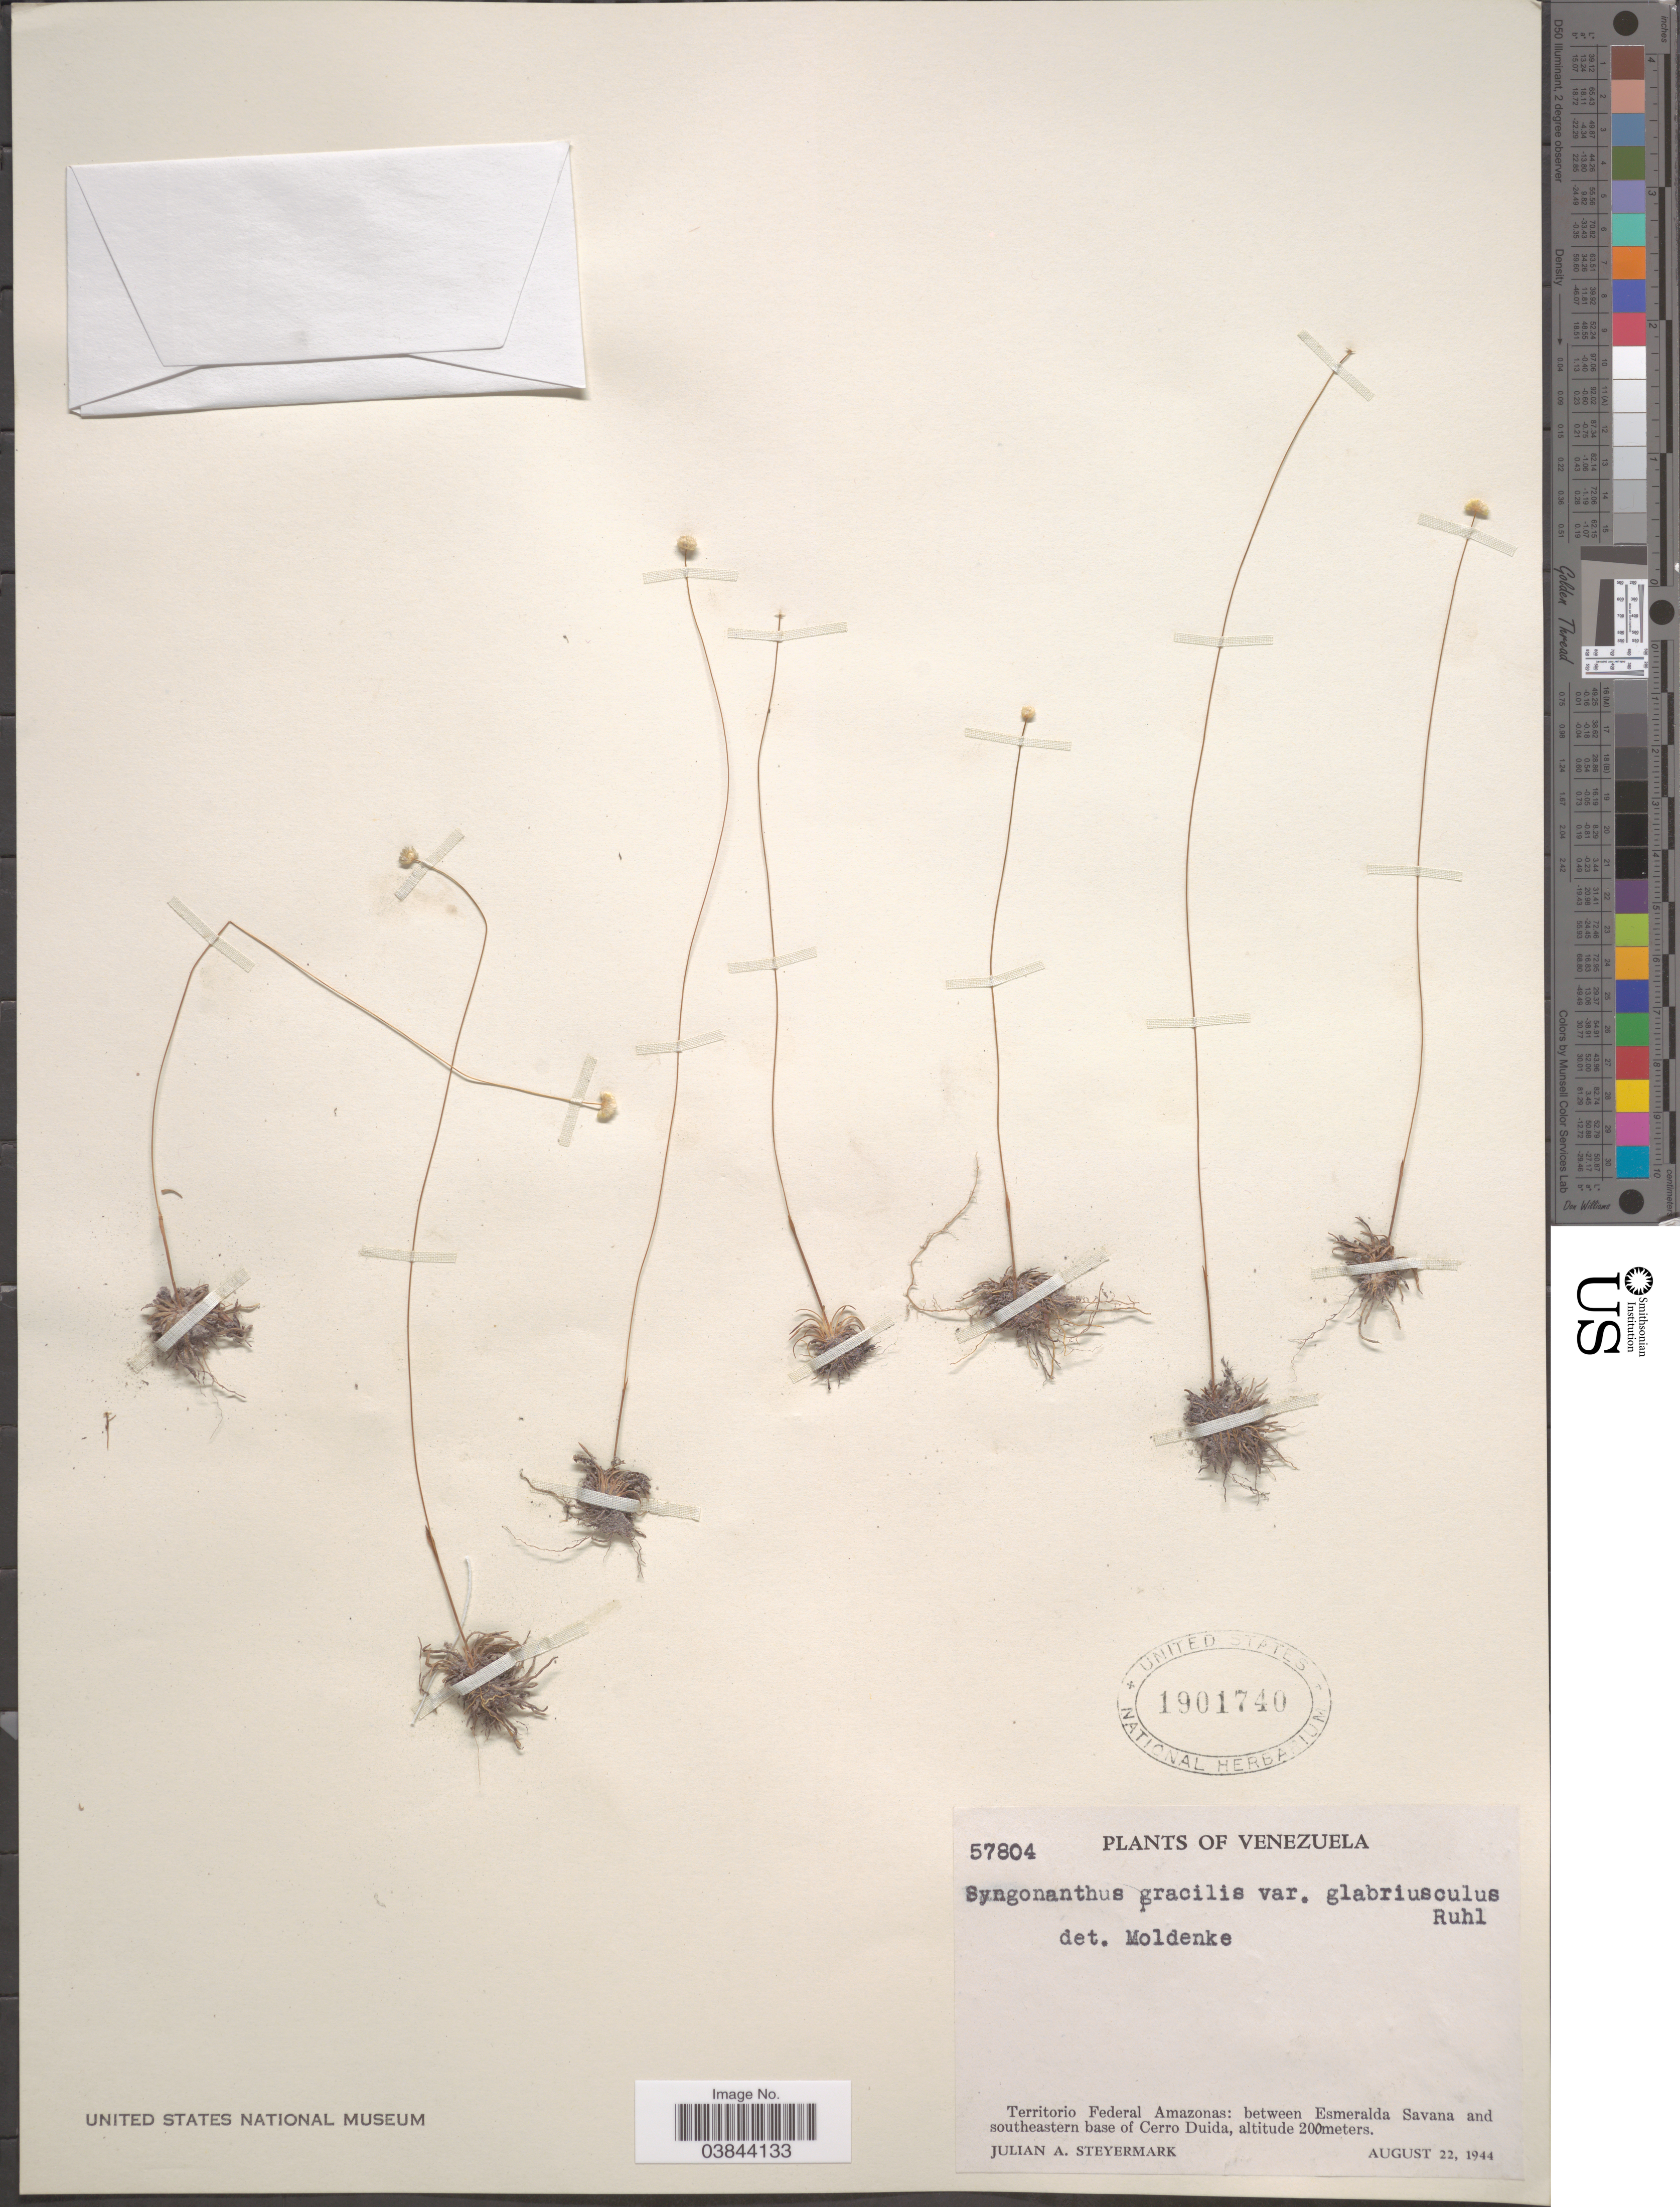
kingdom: Plantae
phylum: Tracheophyta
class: Liliopsida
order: Poales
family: Eriocaulaceae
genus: Syngonanthus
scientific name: Syngonanthus gracilis var. glabriusculus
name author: Ruhland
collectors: J. Steyermark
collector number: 57804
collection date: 1944-08-22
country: Venezuela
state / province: Amazonas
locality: Territorio Federal Amazonas: between Esmeralda Savana and southeastern base of Cerro Duida.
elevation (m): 200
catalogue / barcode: US 1901740